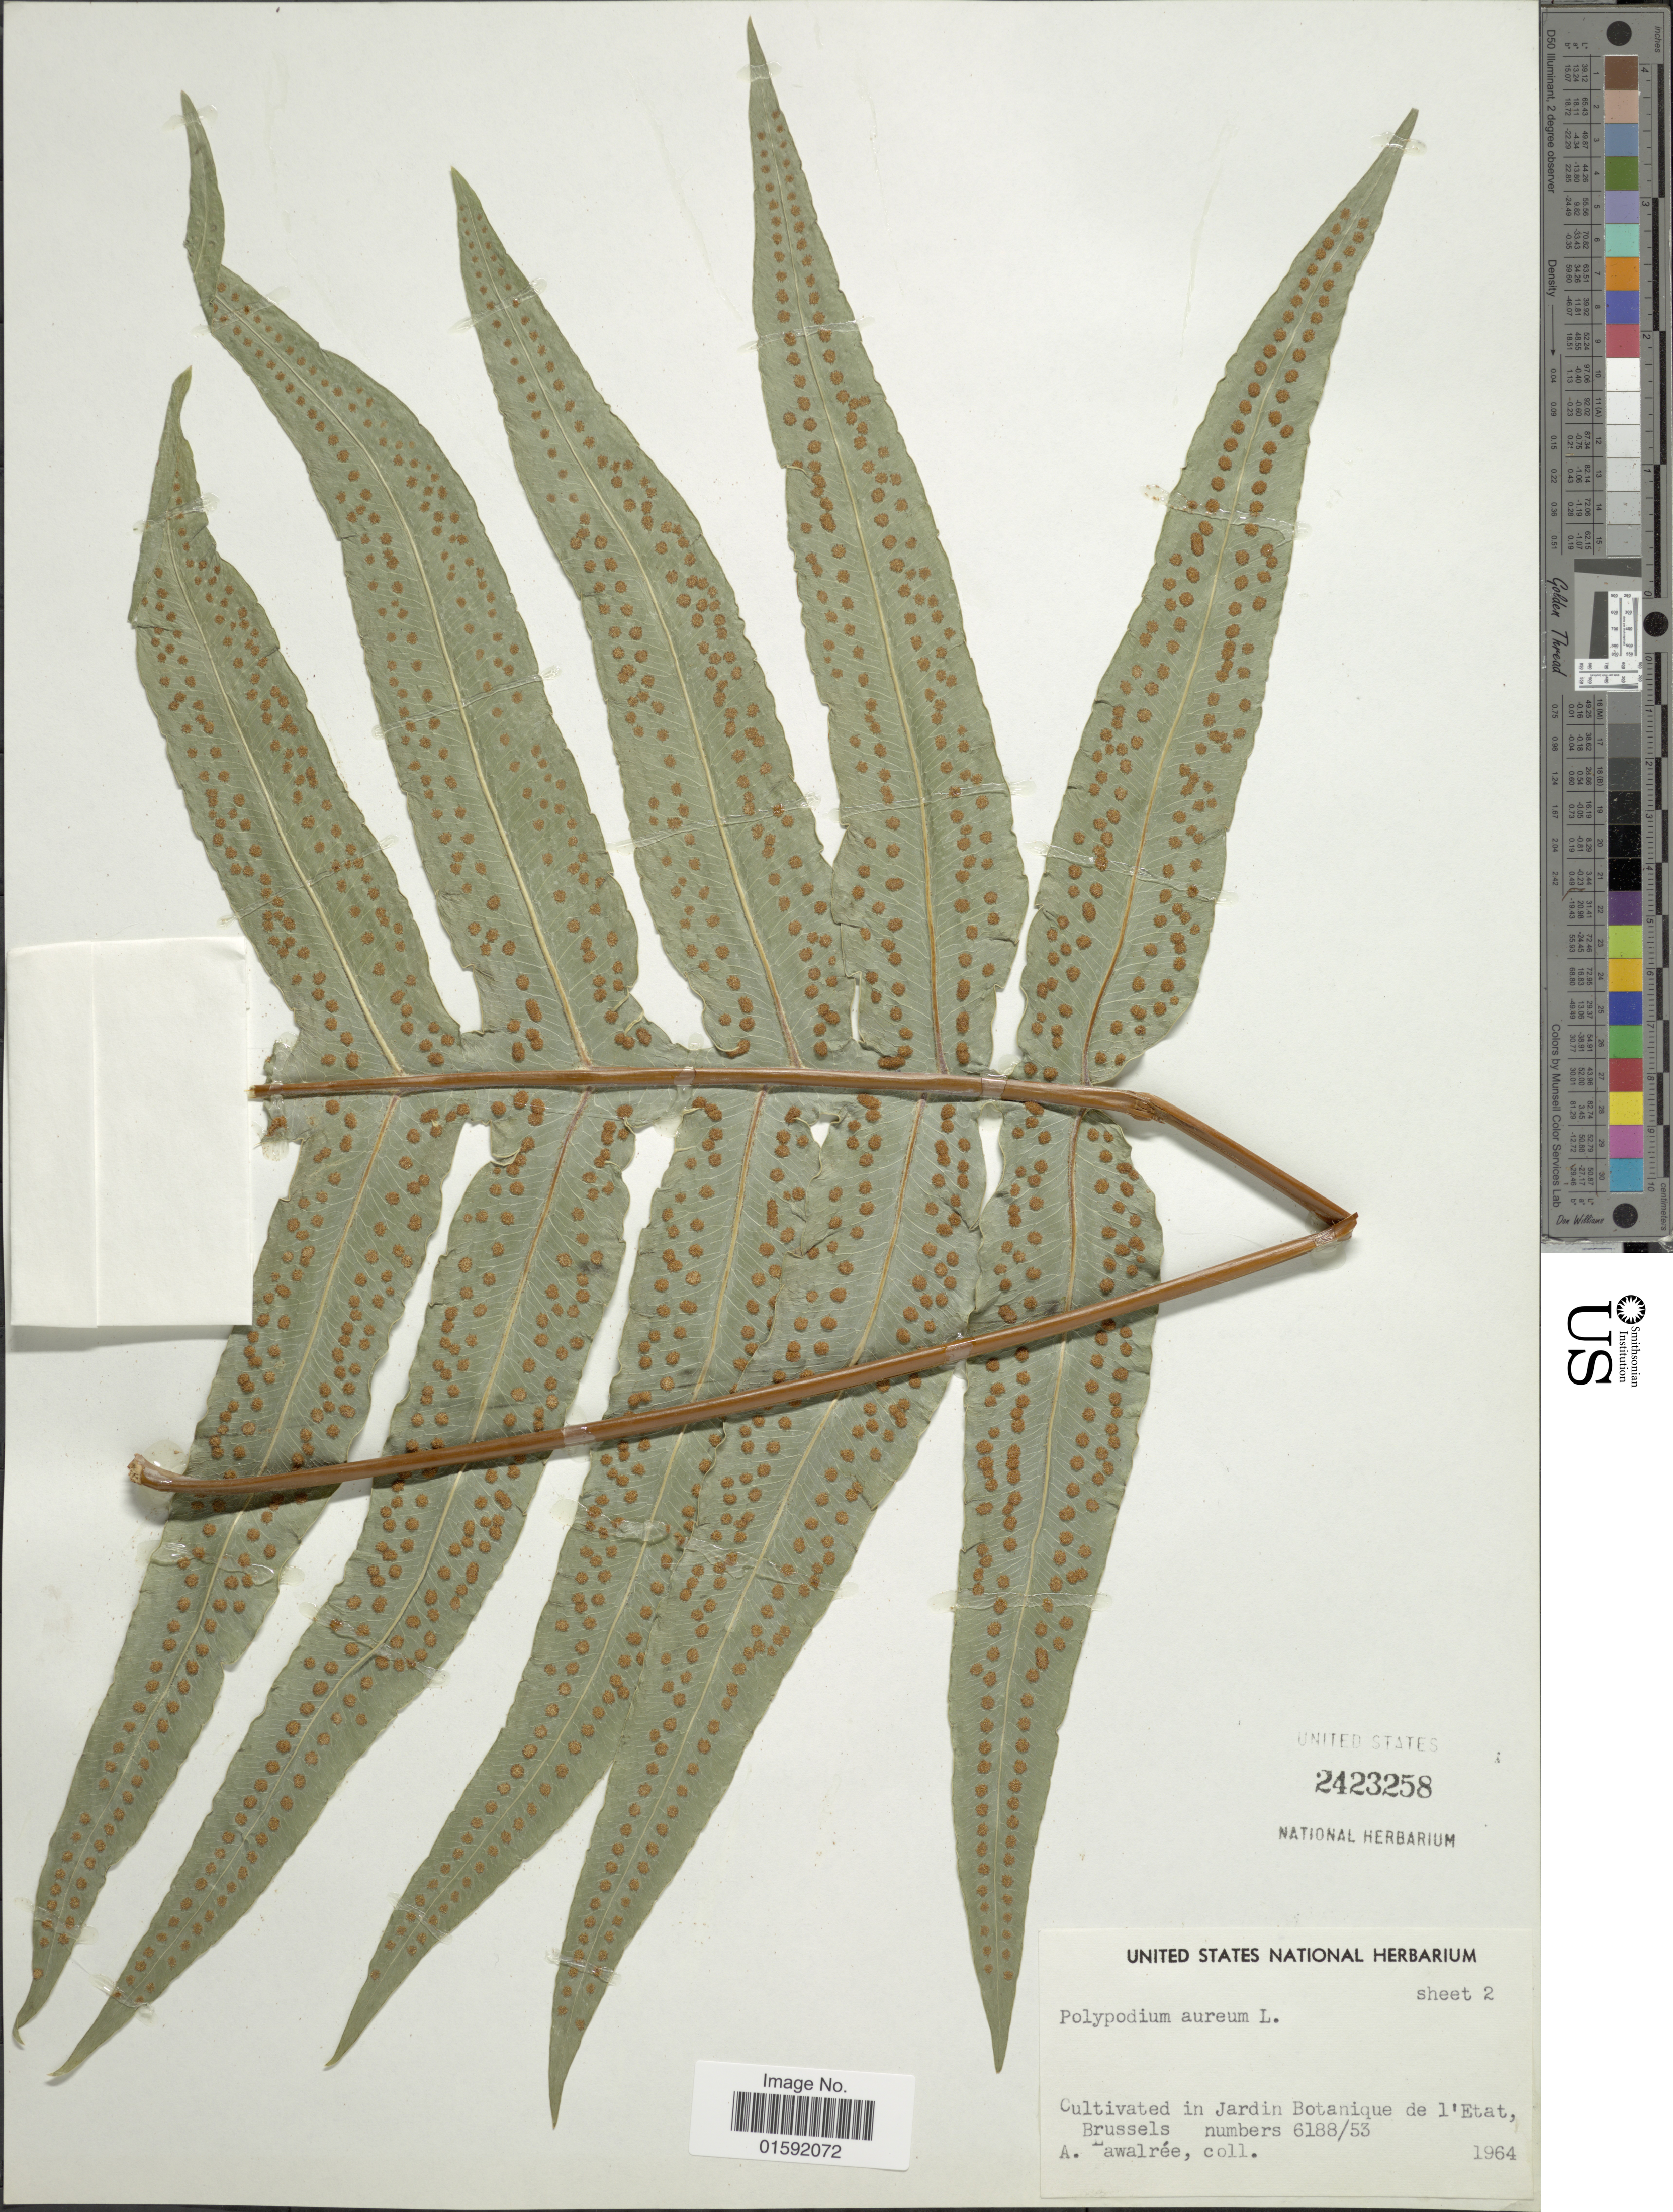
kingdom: Plantae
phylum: Tracheophyta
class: Polypodiopsida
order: Polypodiales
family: Polypodiaceae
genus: Phlebodium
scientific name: Phlebodium aureum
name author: (L.) J. Sm.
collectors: A. G. Lawalrée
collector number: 6188/53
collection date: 1964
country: Belgium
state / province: Brussels, Capital District of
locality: At the Jardin Botanique de I'Etat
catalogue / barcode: US 2423258